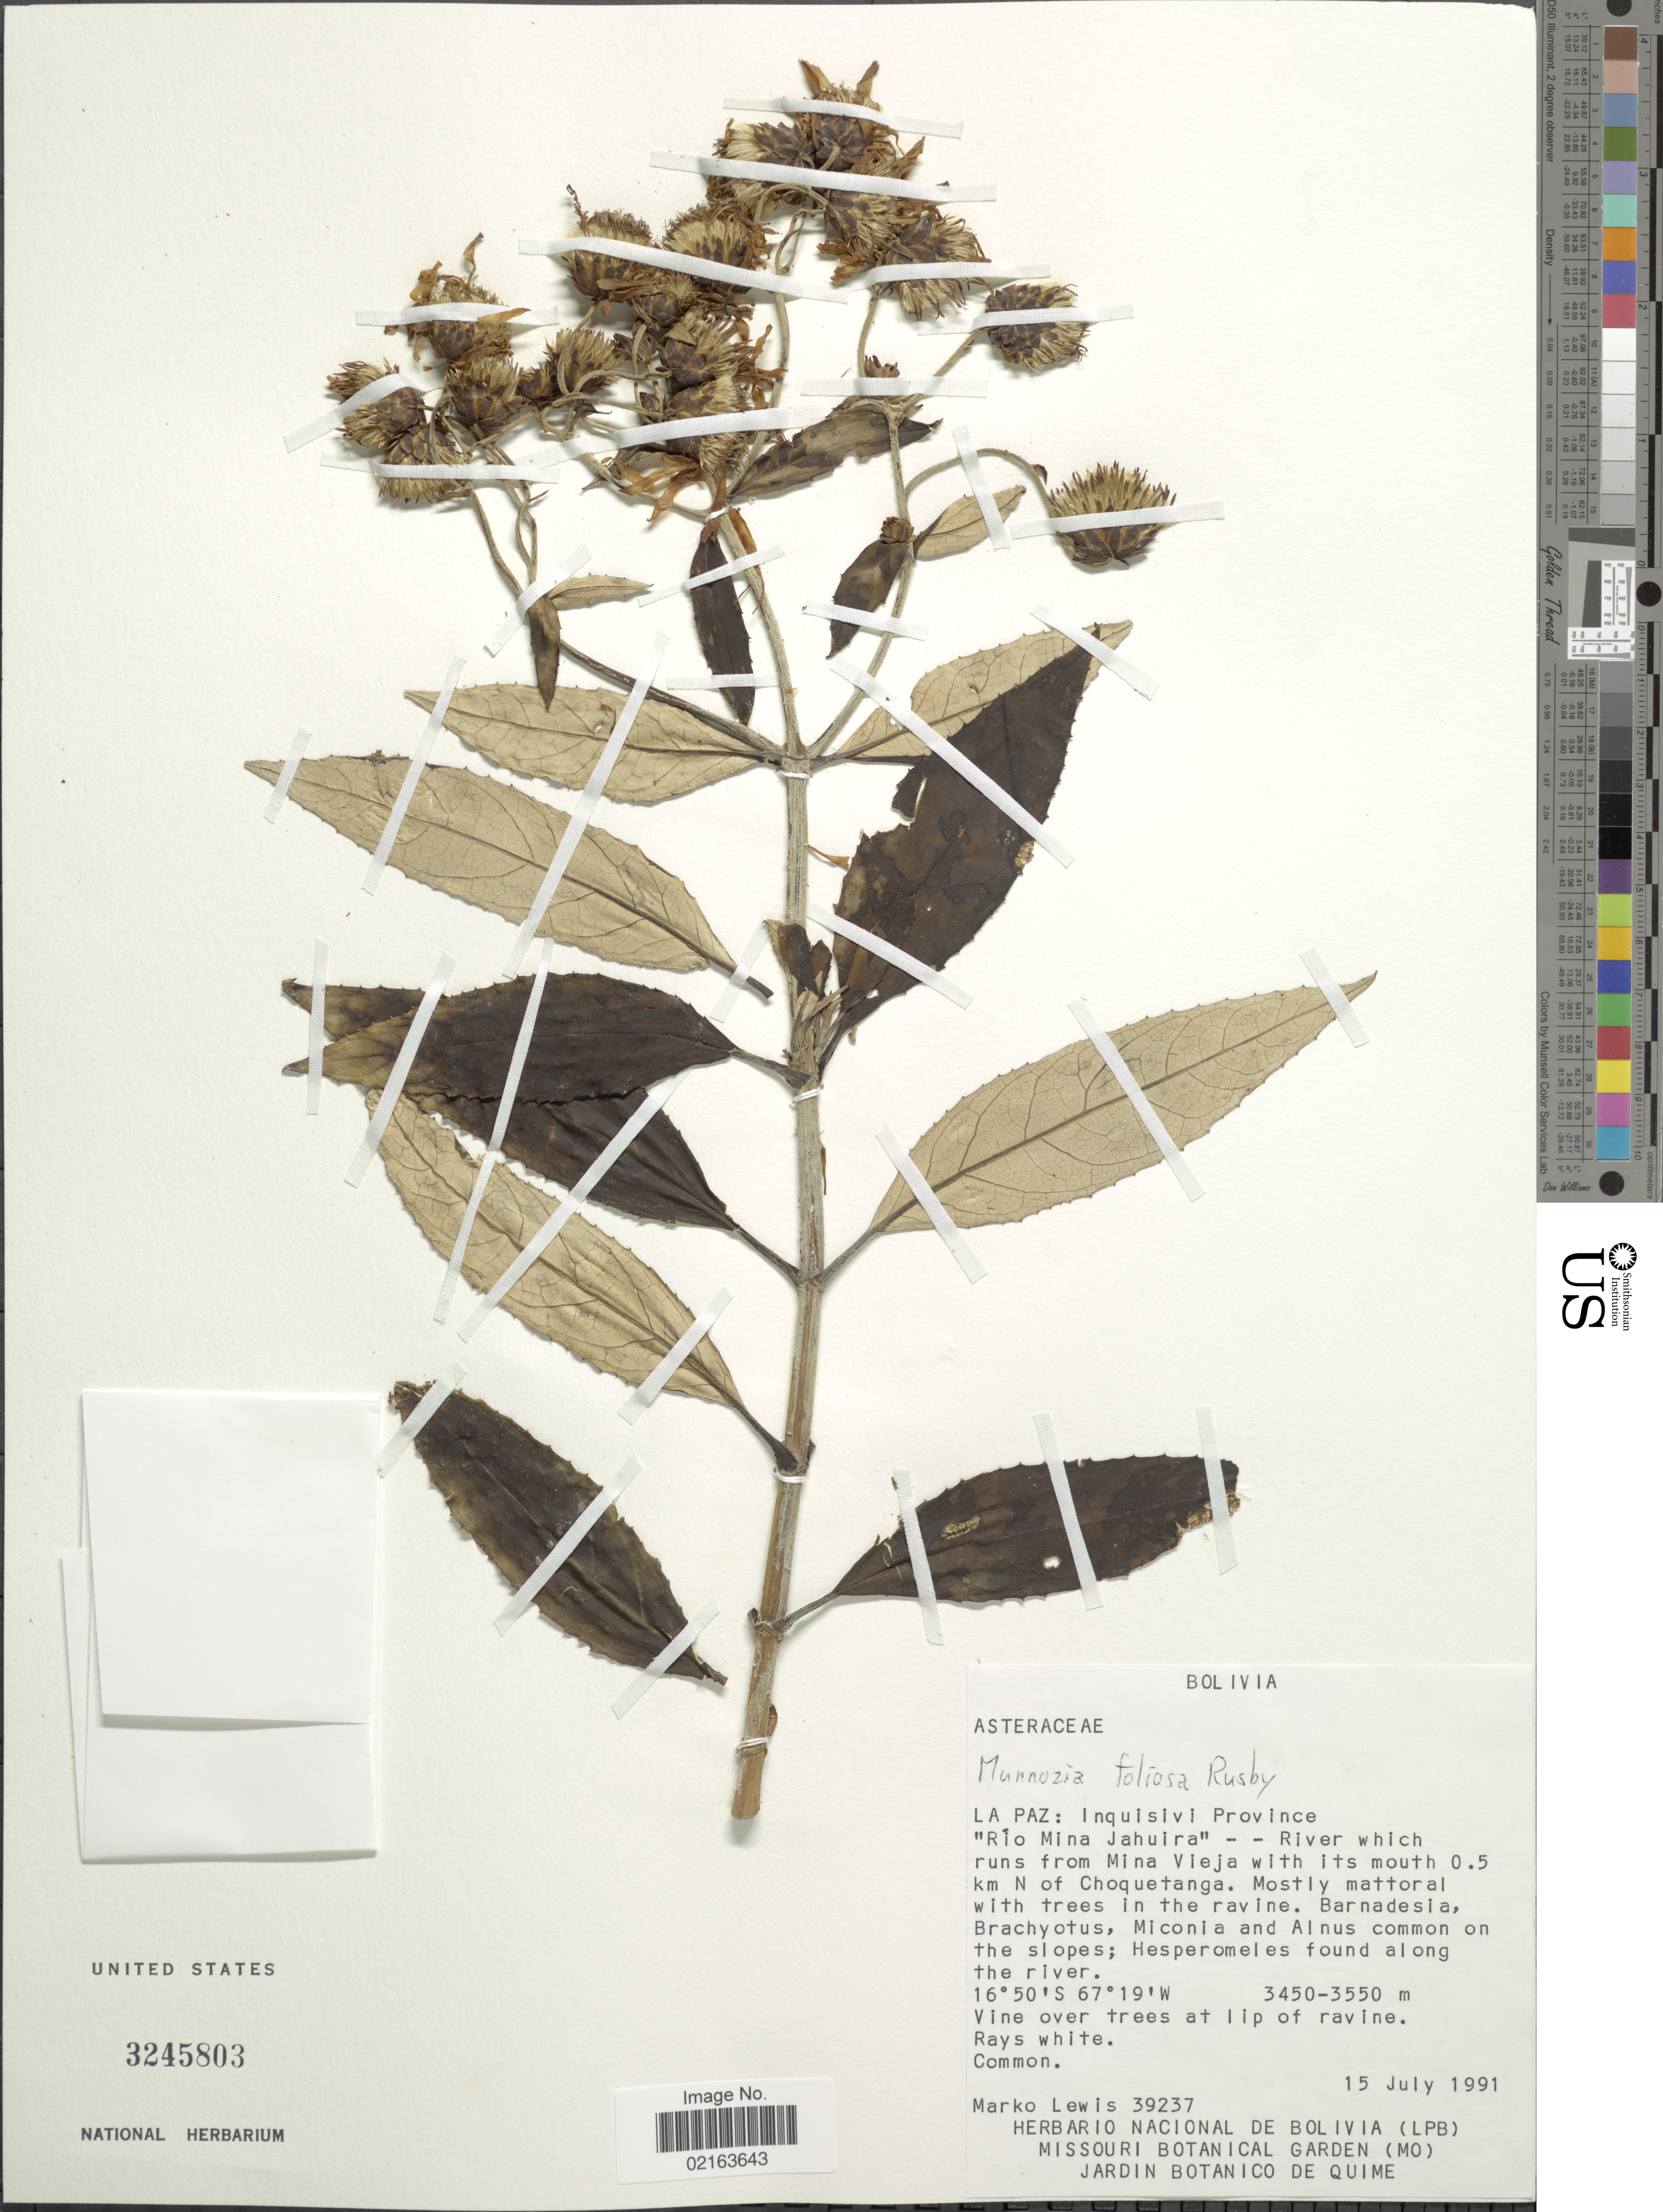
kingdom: Plantae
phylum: Tracheophyta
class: Magnoliopsida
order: Asterales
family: Asteraceae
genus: Munnozia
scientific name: Munnozia foliosa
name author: Rusby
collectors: M. A. Lewis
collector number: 39237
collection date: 1991-07-15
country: Bolivia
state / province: La Paz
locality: La Paz: Inquisivi Province. "Río Mina Jahuira" - - River which runs from Mina Vieja with its mouth 0.5 km N of Choquetanga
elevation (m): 3450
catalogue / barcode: US 3245803